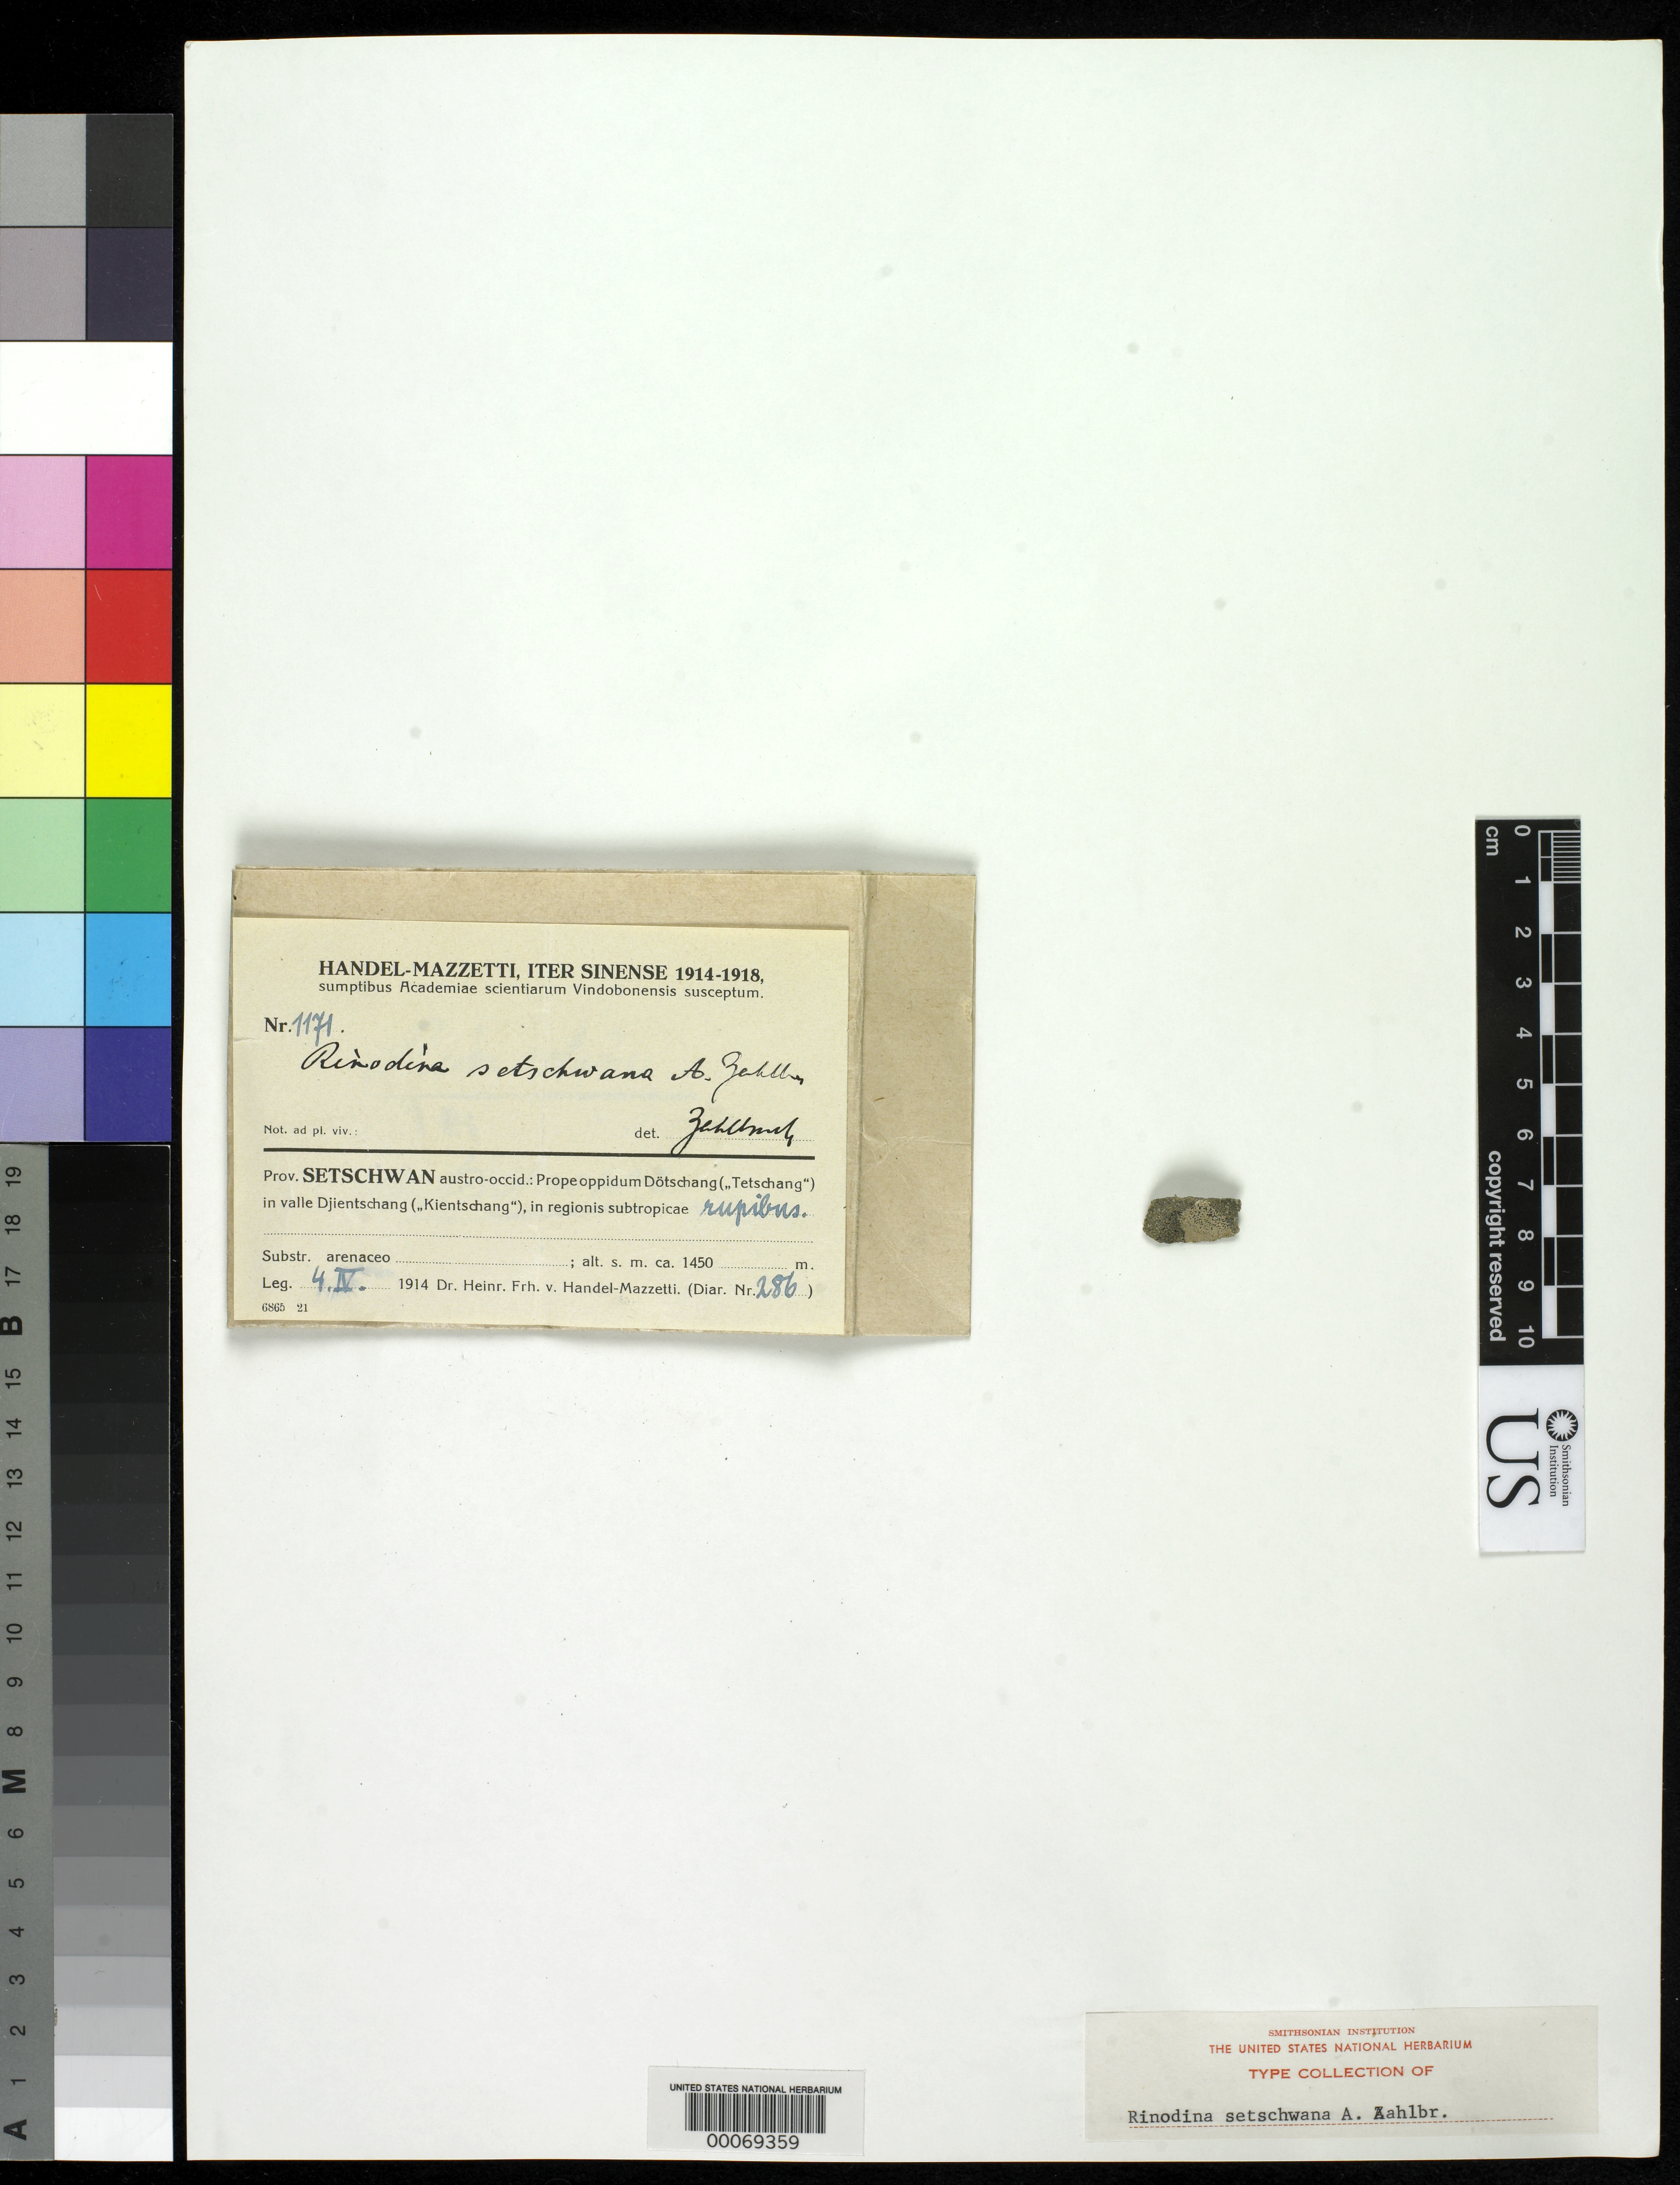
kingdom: Fungi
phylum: Ascomycota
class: Lecanoromycetes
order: Caliciales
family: Physciaceae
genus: Rinodina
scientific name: Rinodina setschwana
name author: Zahlbr. in Hand.-Mazz.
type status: Isotype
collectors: H. Handel-Mazzetti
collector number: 1171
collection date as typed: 04 Apr 1914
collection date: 1914-04-04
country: China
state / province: Sichuan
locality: Prope oppidum Dotschang in Valle Djientschang. [Near town of Dotschang in Djientschang Valley.]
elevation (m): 1450